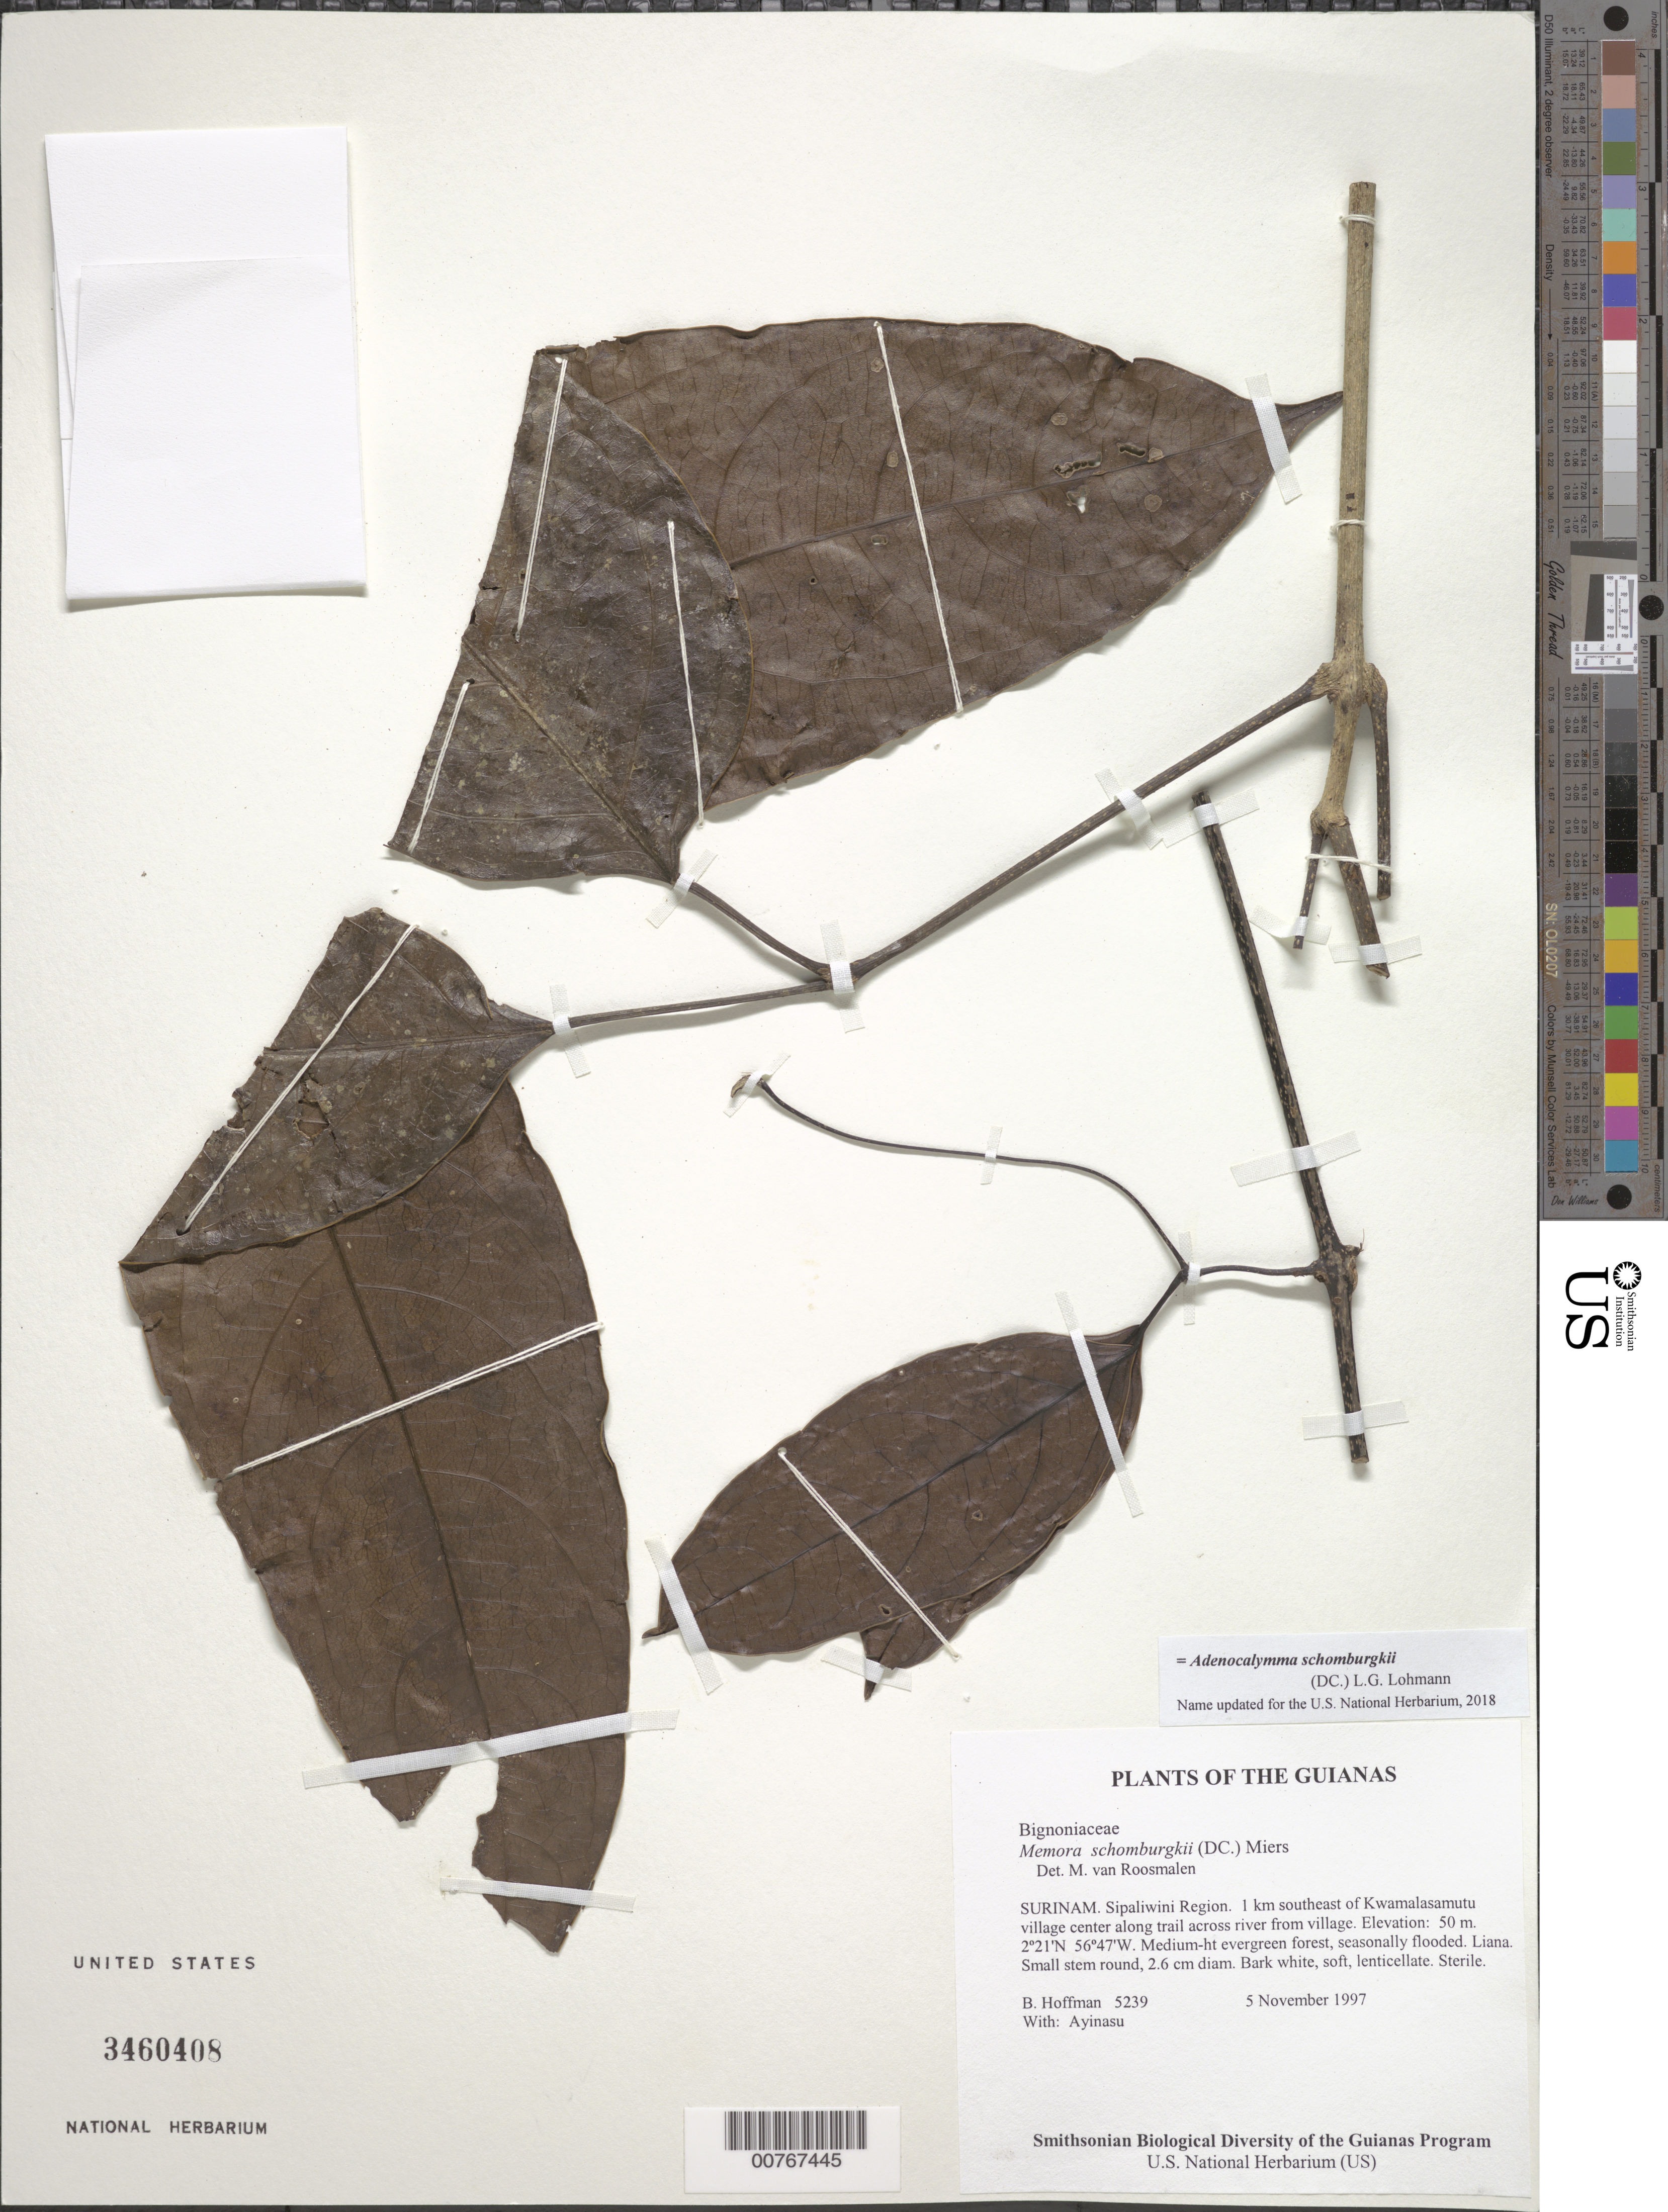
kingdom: Plantae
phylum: Tracheophyta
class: Magnoliopsida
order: Lamiales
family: Bignoniaceae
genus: Adenocalymma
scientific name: Adenocalymma schomburgkii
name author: (DC.) L.G. Lohmann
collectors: B. Hoffman & -. Ayinasu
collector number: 5239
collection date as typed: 5 November 1997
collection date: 1997-11-05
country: Suriname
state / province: Sipaliwini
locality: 1 km southeast of Kwamalasamutu village center along trail across river from village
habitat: Medium-ht evergreen forest, seasonally flooded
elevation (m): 50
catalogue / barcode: US 3460408